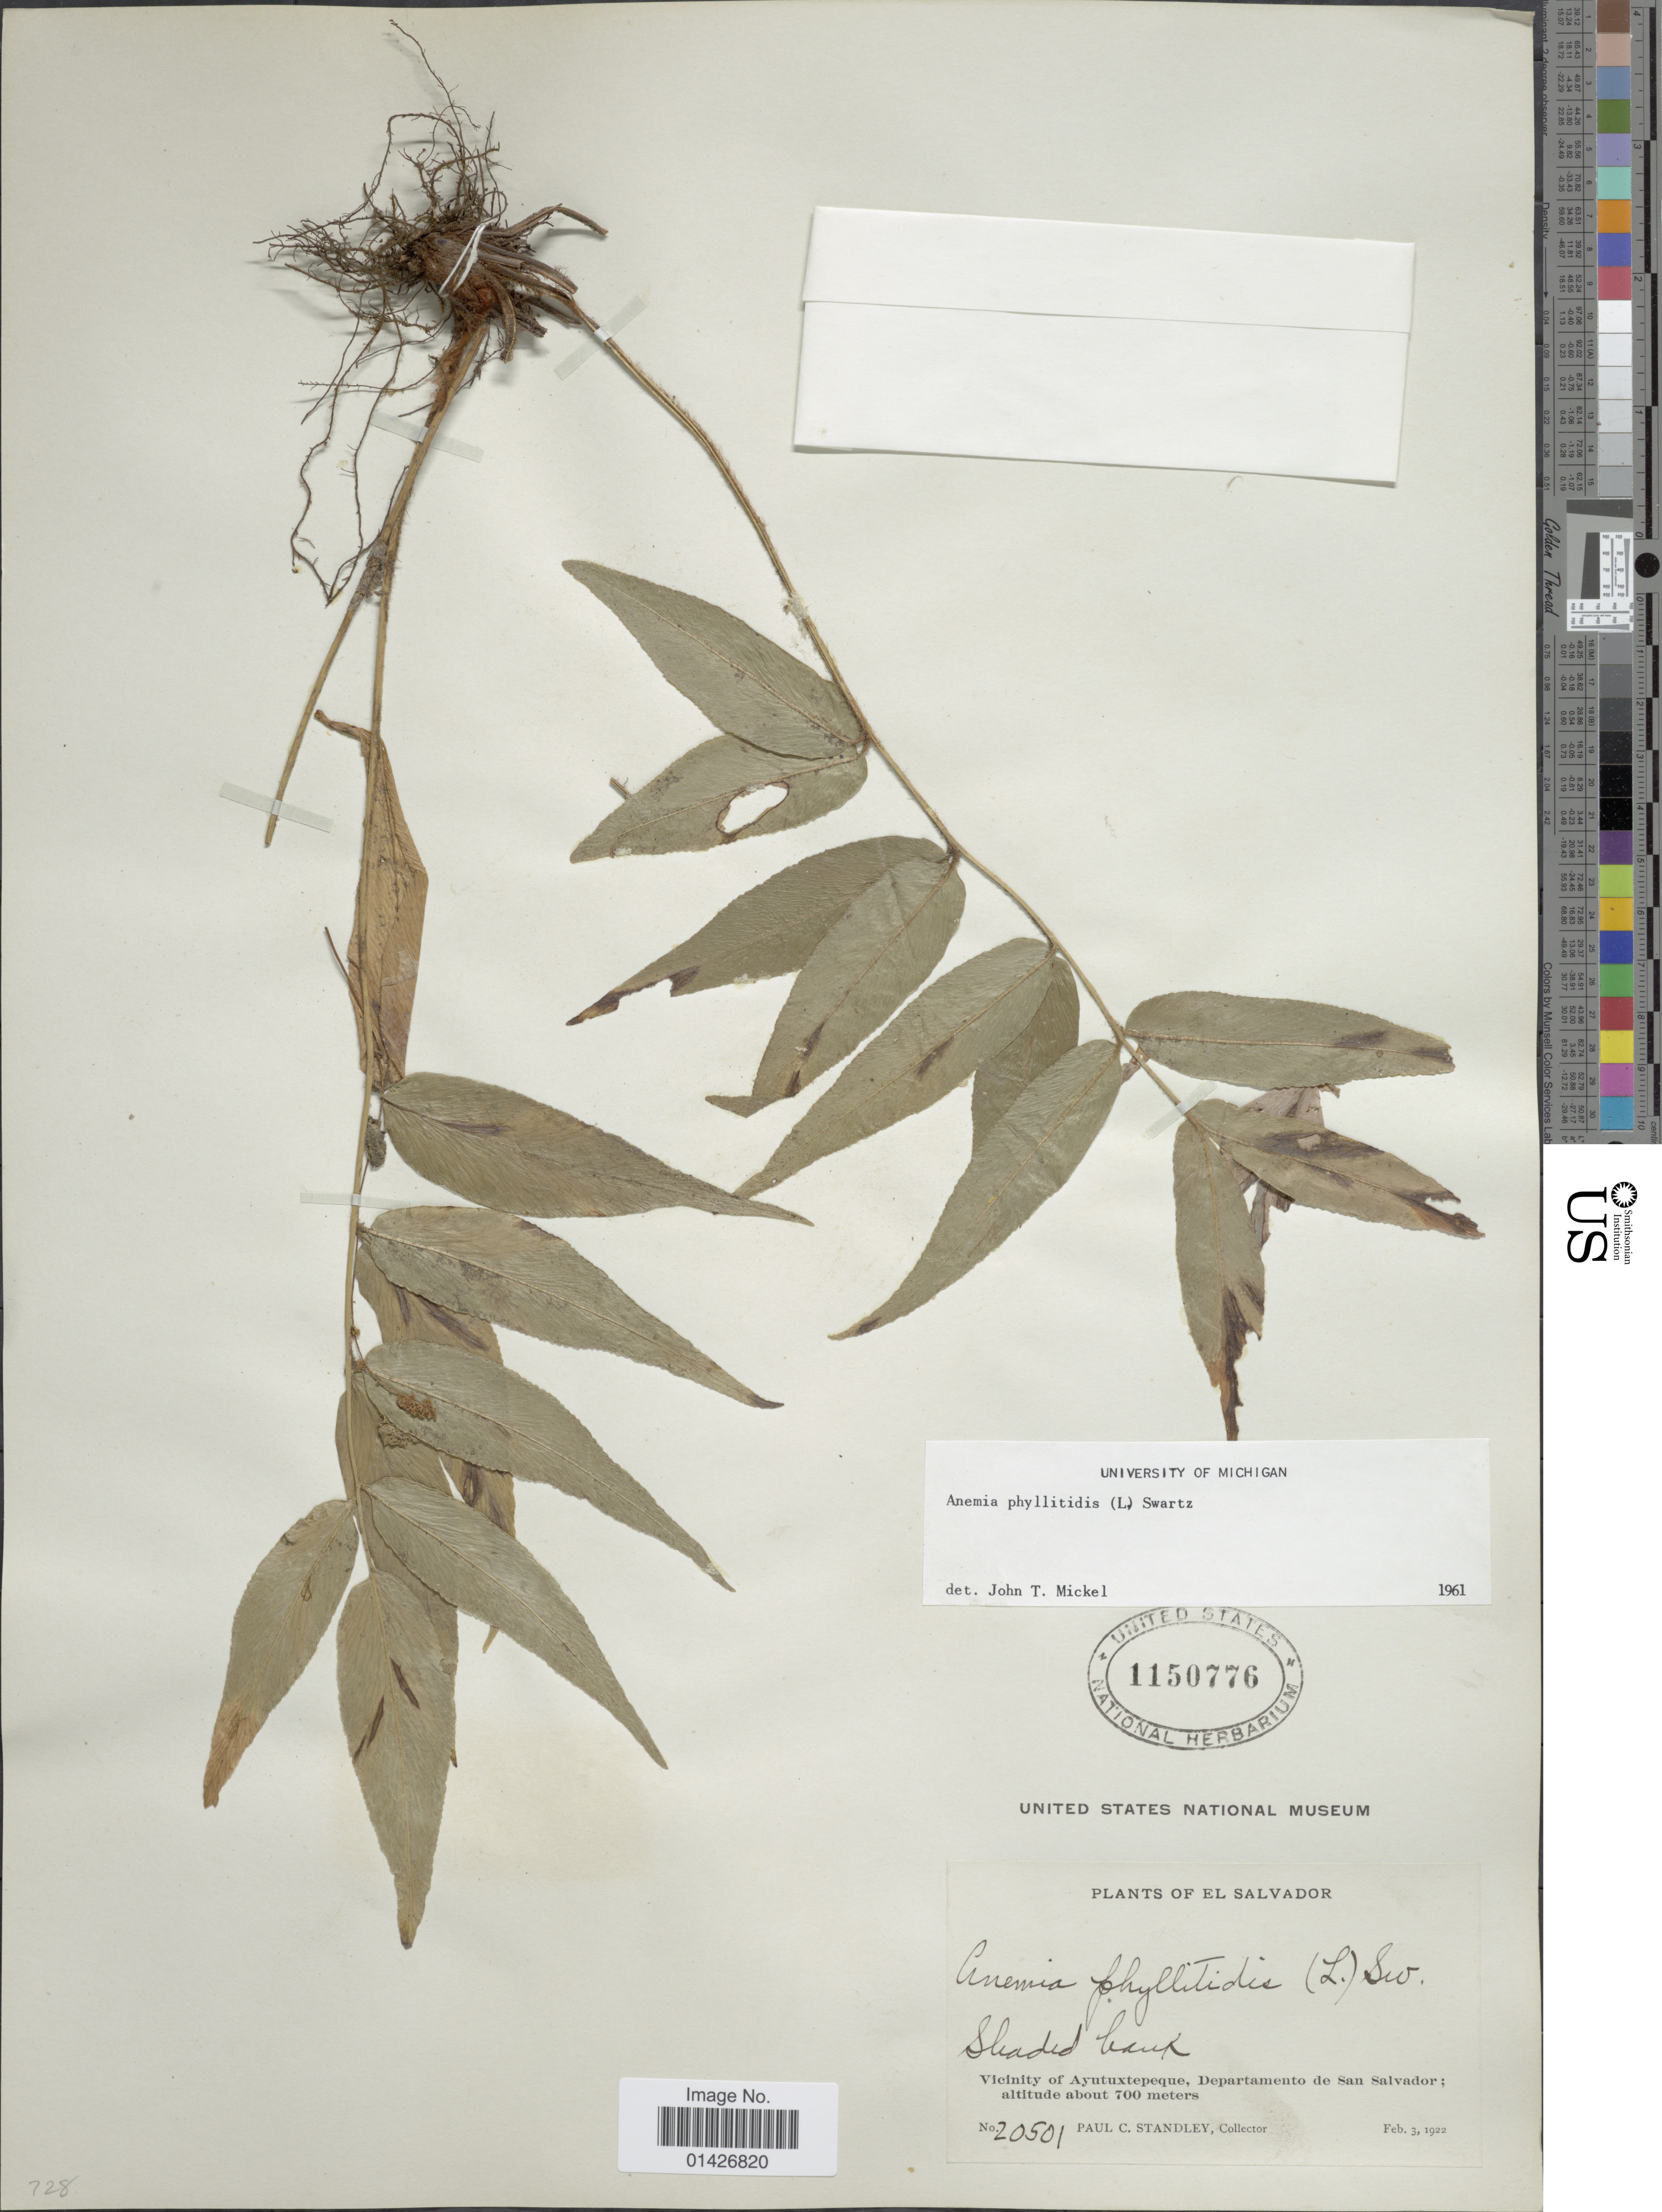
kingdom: Plantae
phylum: Tracheophyta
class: Polypodiopsida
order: Schizaeales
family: Anemiaceae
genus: Anemia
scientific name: Anemia phyllitidis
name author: (L.) Sw.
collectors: P. C. Standley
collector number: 20501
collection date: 1922-02-03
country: El Salvador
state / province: San Salvador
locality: Shaded bank, Vicinity of Ayututepeque,Department de San Salvador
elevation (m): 700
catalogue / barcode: US 1150776